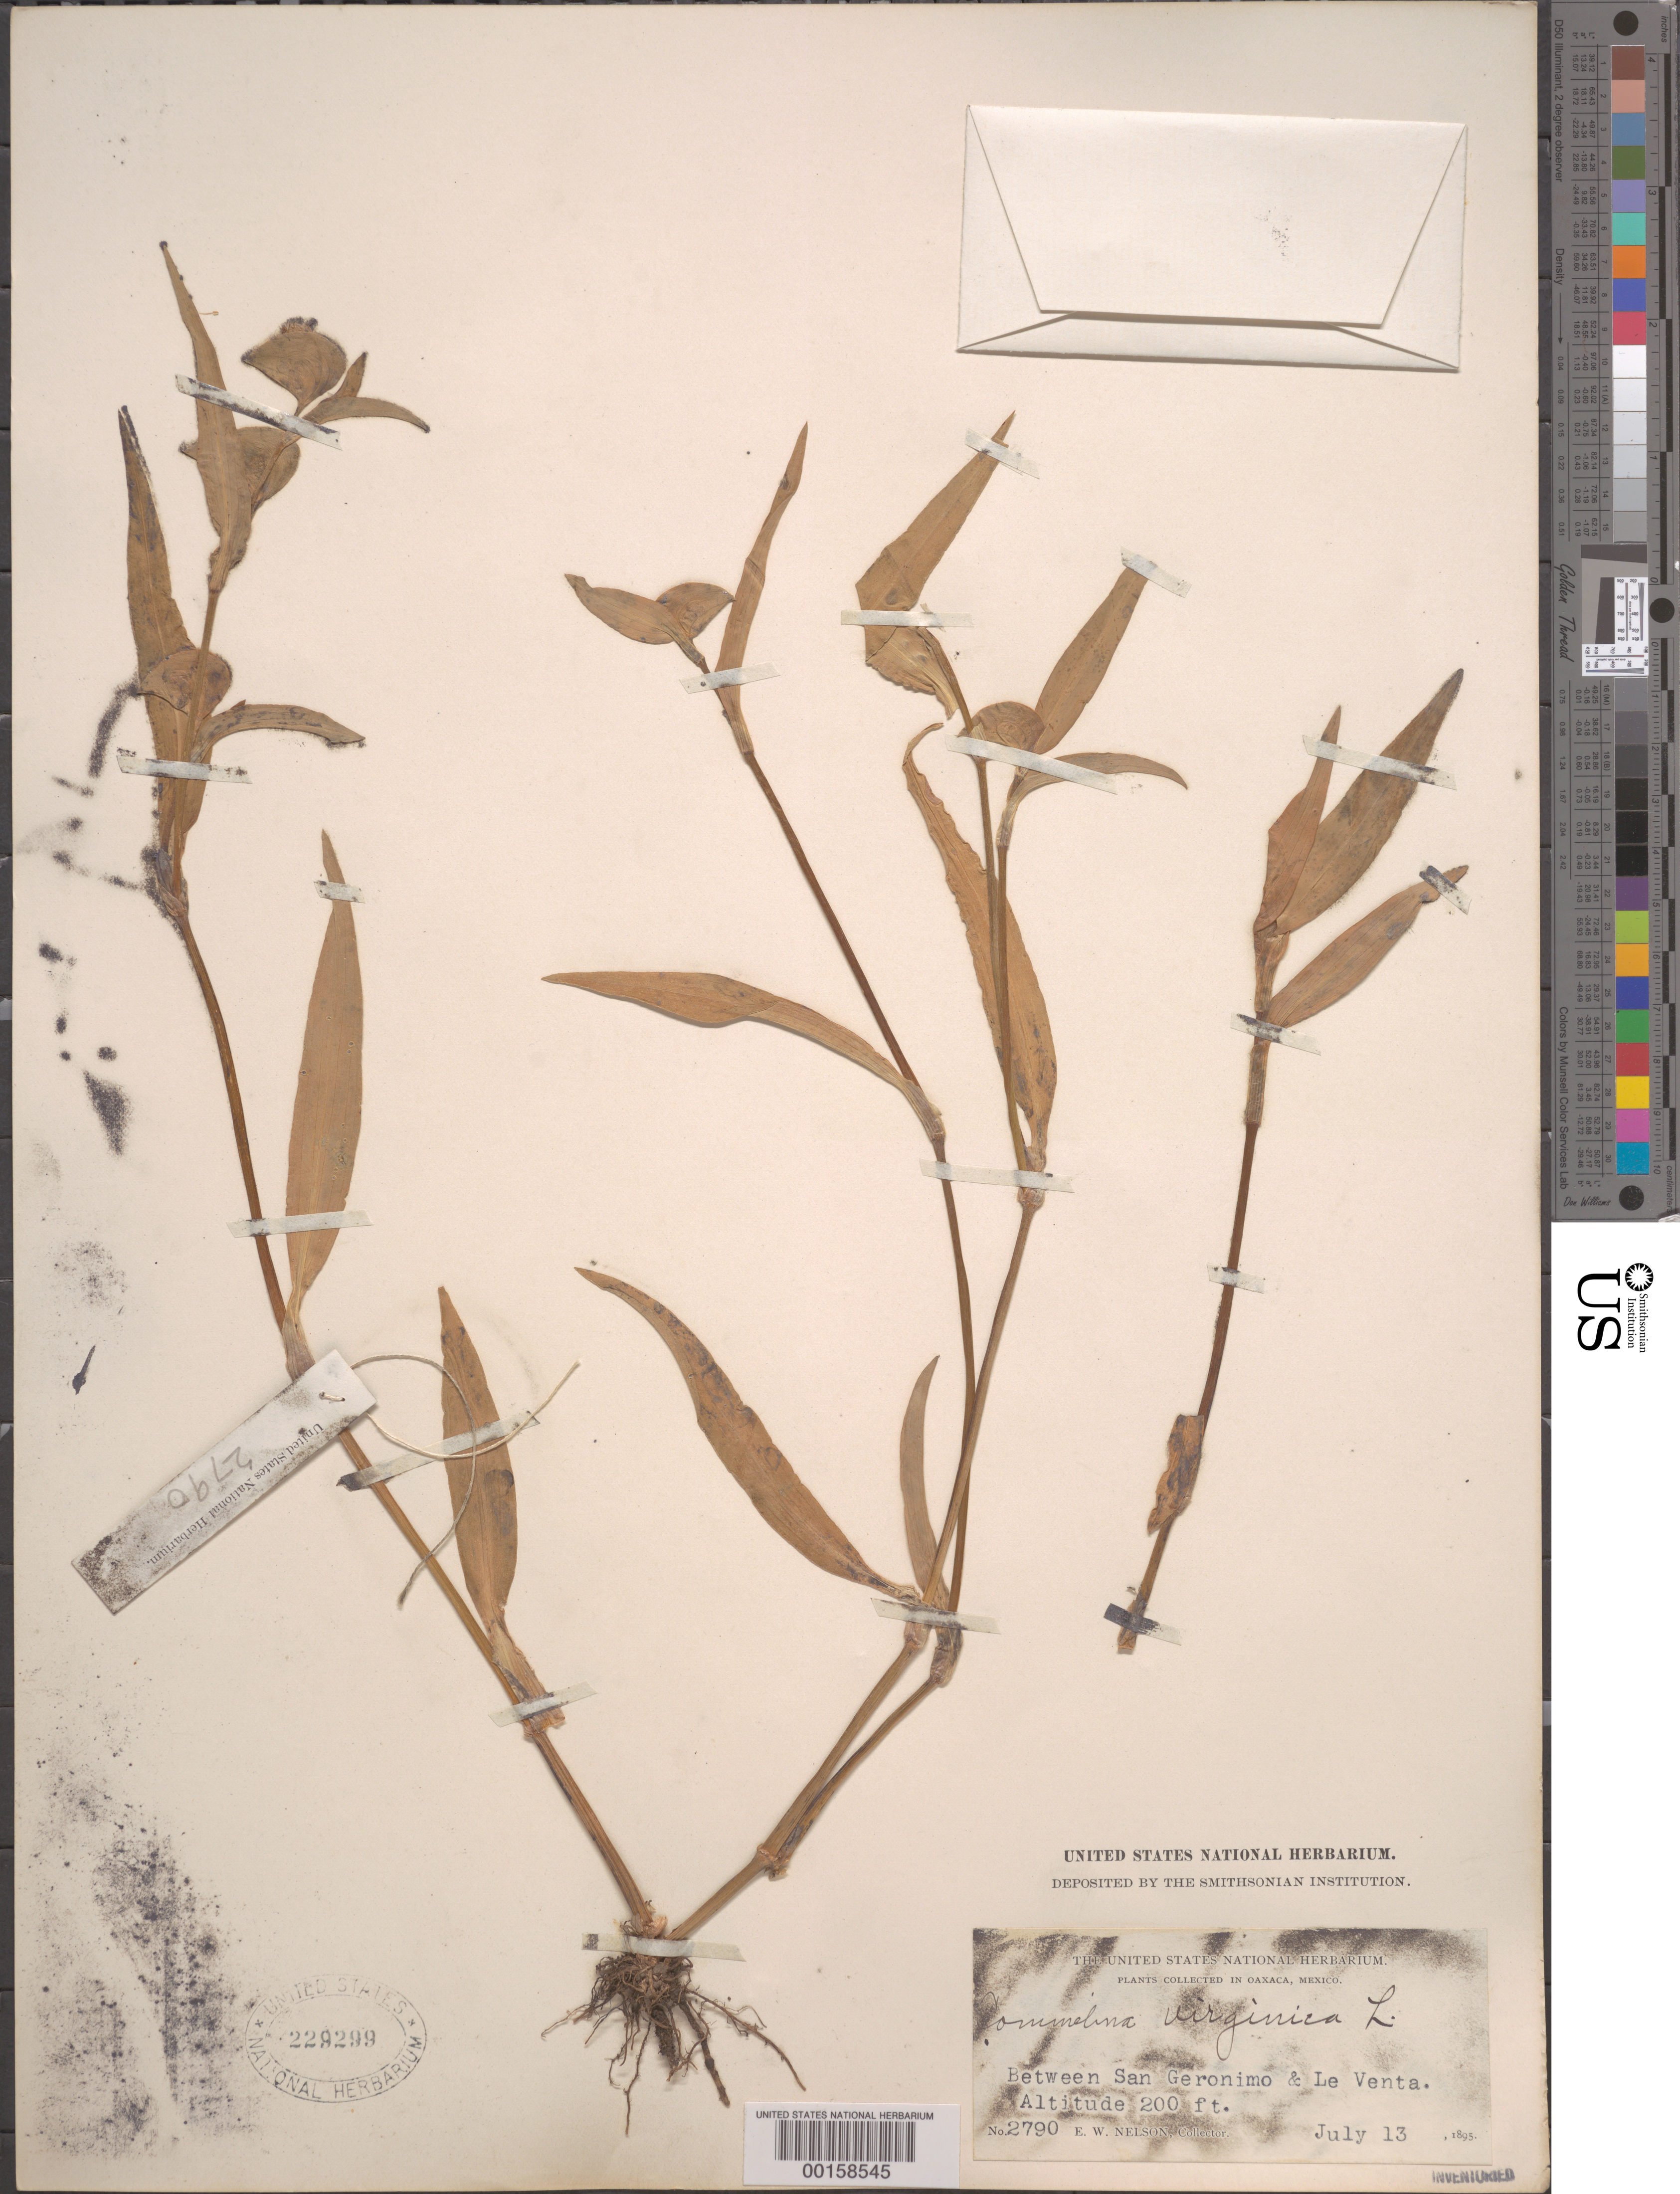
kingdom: Plantae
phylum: Tracheophyta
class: Liliopsida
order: Commelinales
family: Commelinaceae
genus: Commelina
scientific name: Commelina erecta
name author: L.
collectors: E. W. Nelson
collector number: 2790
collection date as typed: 13 Jul 1895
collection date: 1895-07-13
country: Mexico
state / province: Oaxaca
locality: Between san geronimo and le venta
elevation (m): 61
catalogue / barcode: US 229299